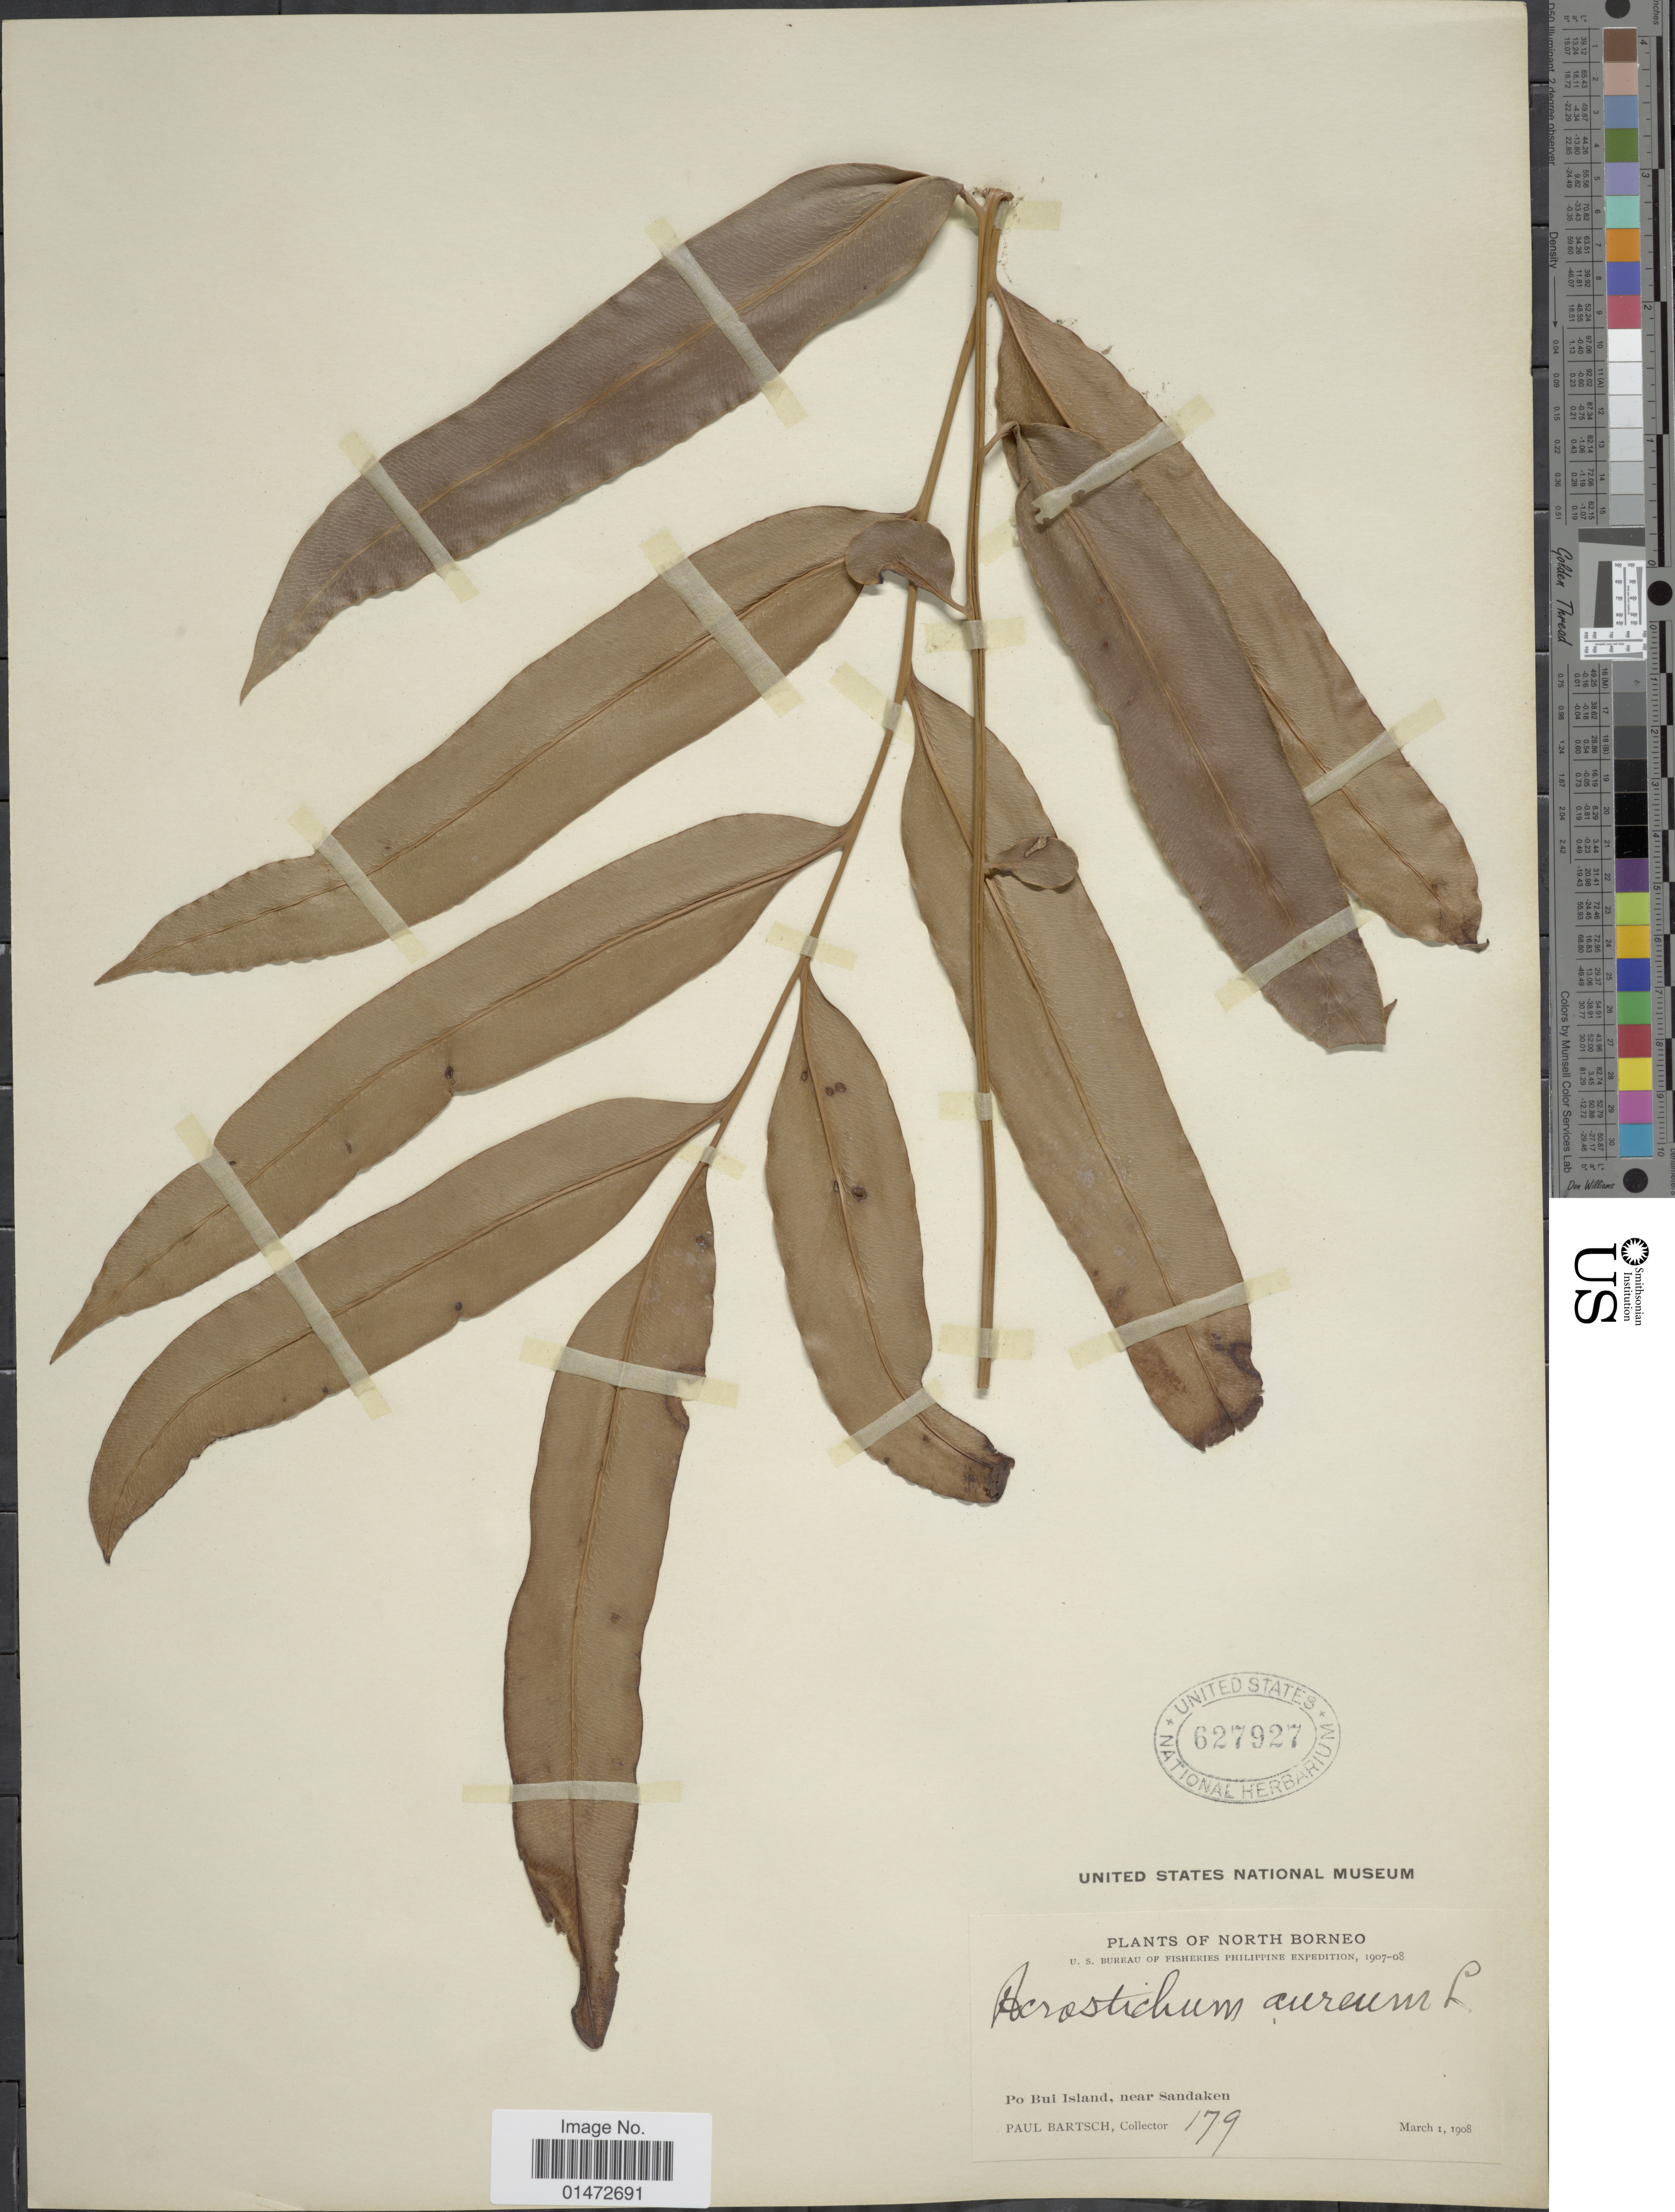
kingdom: Plantae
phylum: Tracheophyta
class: Polypodiopsida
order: Polypodiales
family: Pteridaceae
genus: Acrostichum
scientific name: Acrostichum aureum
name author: L.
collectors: P. Bartsch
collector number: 179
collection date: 1908-03-01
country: Malaysia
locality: North Borneo. Po Bui Island, Sandakan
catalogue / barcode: US 627927